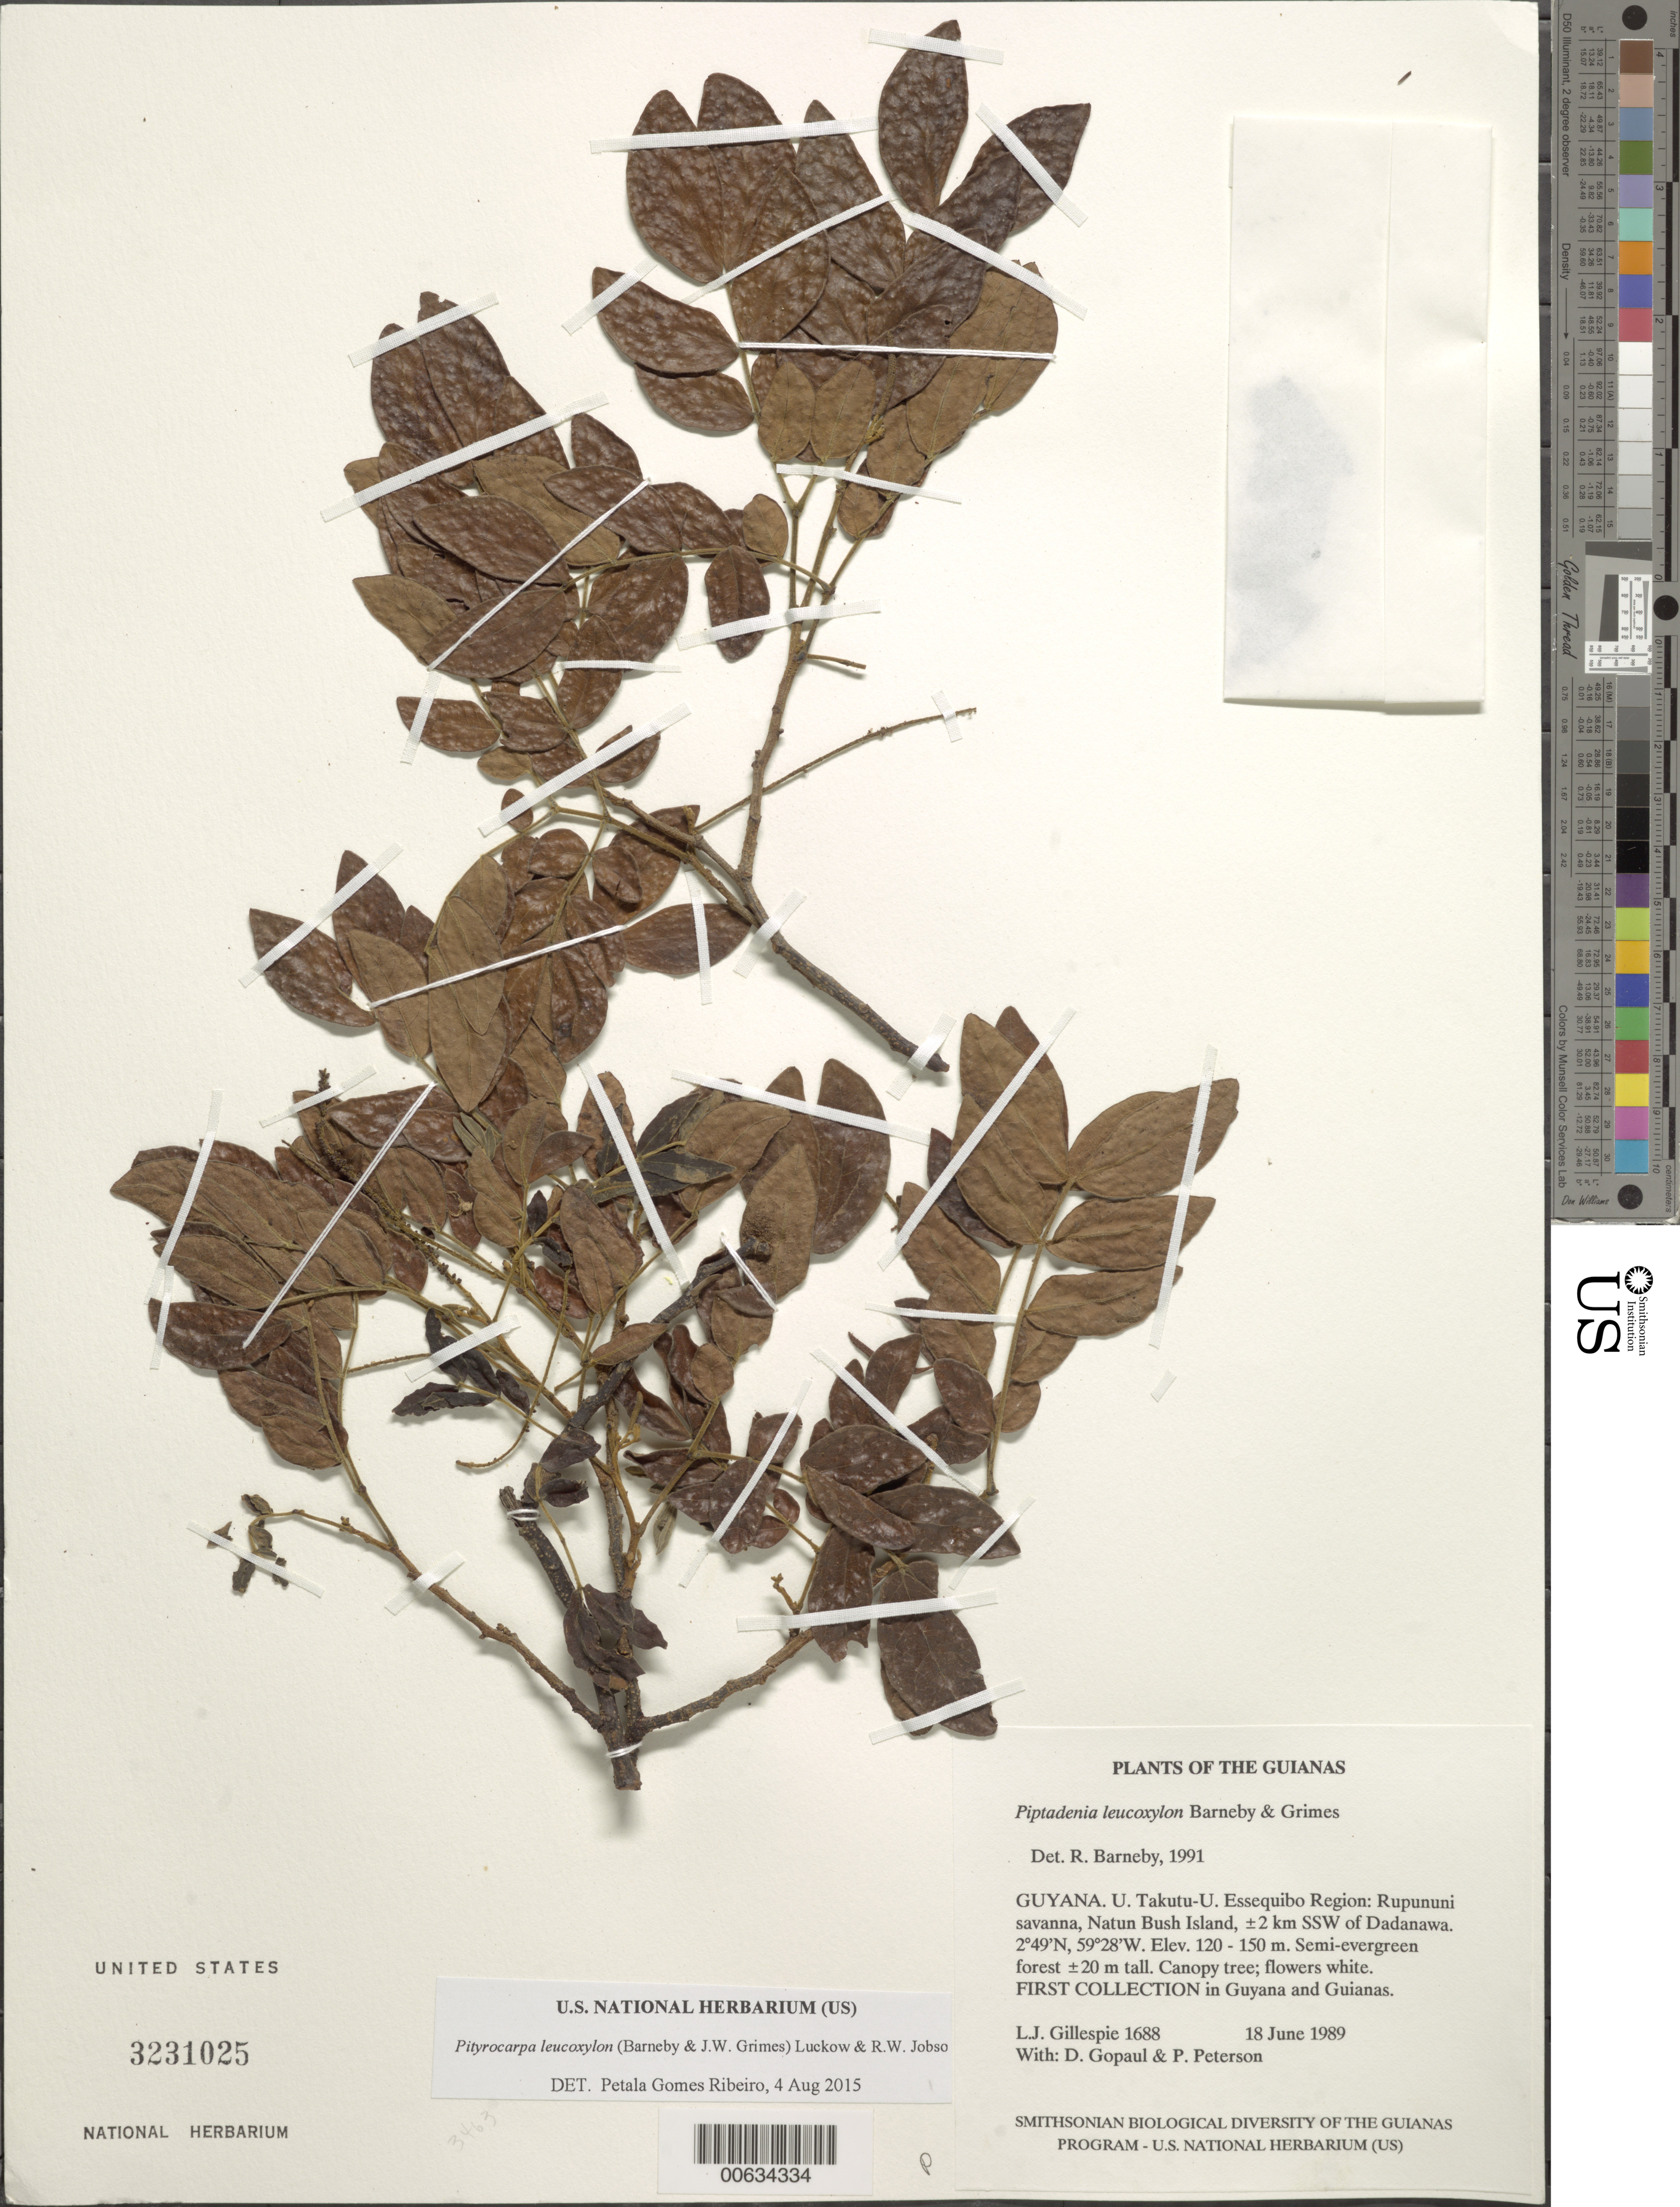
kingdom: Plantae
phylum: Tracheophyta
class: Magnoliopsida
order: Fabales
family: Fabaceae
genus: Pityrocarpa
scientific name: Pityrocarpa leucoxylon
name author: (Barneby & J.W. Grimes) Luckow & R. W. Jobson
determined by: Gomes Ribeiro, P.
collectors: L. J. Gillespie, D. Gopaul & P. M. Peterson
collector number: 1688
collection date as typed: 18 June 1989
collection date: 1989-06-18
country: Guyana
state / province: U. Takutu-U. Essequibo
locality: Rupununi savanna, Natun Bush Island, ±2 km SSW of Dadanawa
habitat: Semi-evergreen forest ±20 m tall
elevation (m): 120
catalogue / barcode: US 3231025